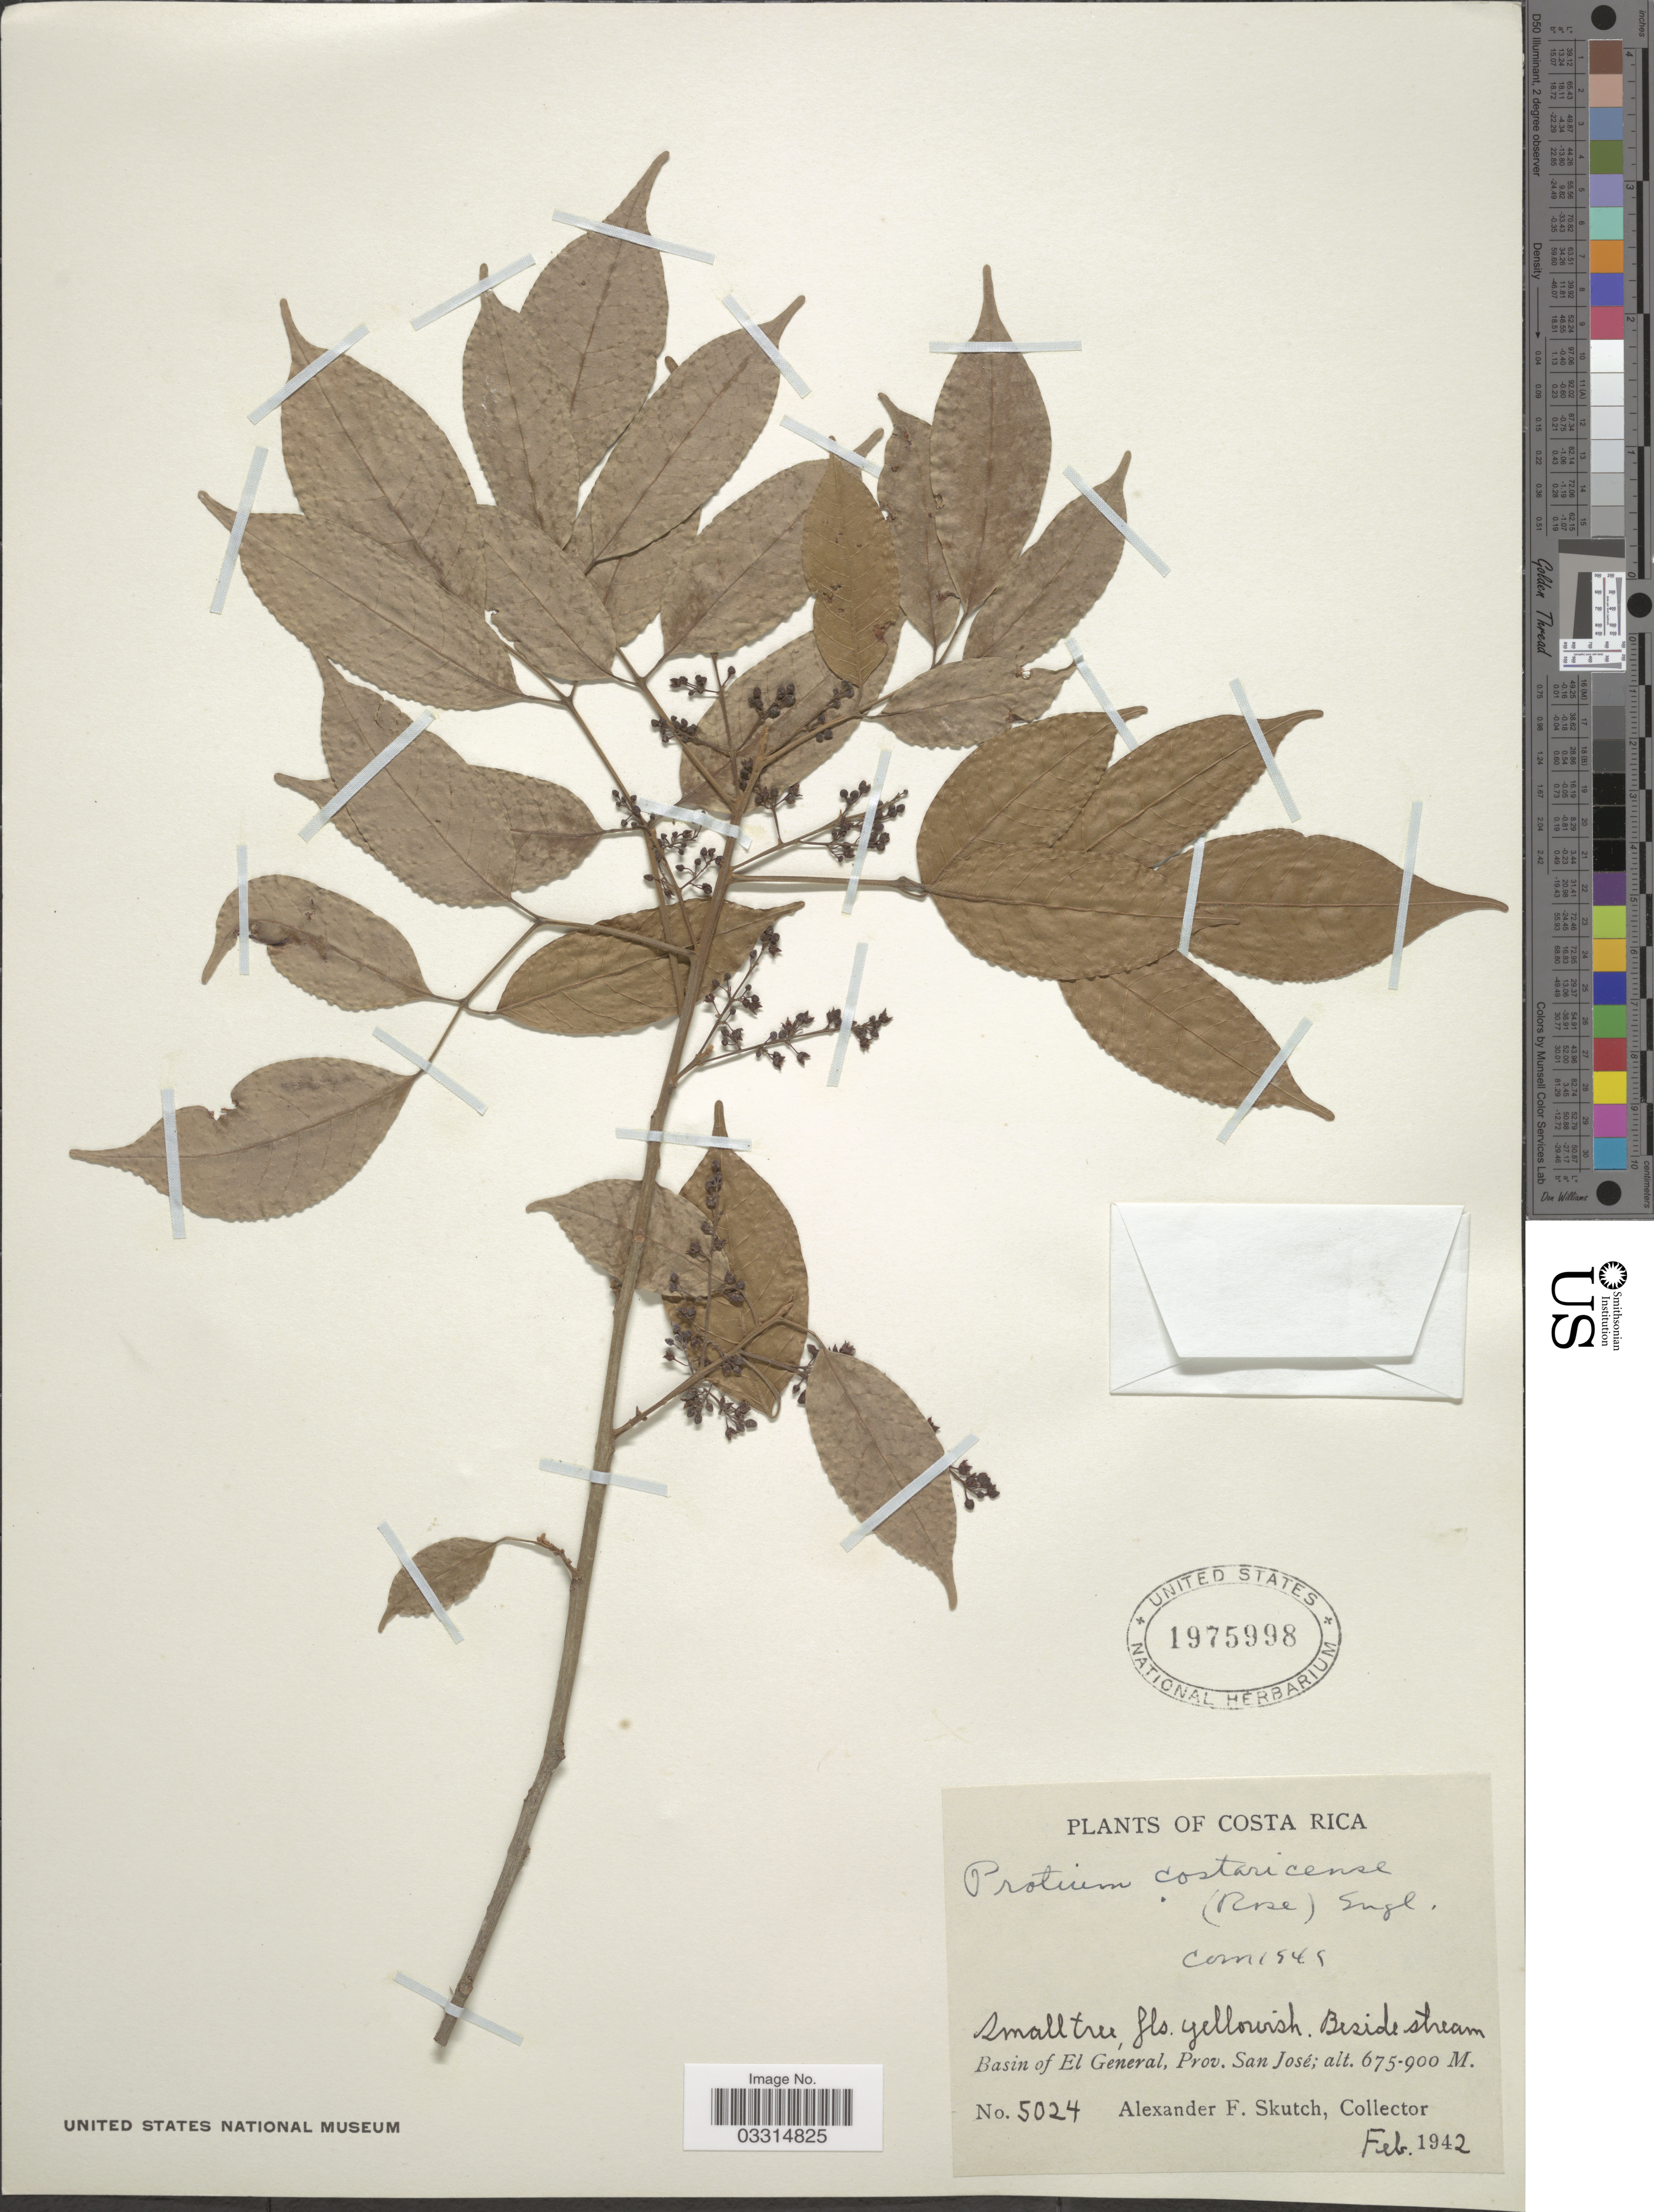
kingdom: Plantae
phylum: Tracheophyta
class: Magnoliopsida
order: Sapindales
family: Burseraceae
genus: Protium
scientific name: Protium brenesii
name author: (Standl.) D. Santam.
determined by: Strong, Mark T., (BOT), Smithsonian Institution - National Museum of Natural History (UNITED STATES)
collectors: A. F. Skutch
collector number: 5024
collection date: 1942-02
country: Costa Rica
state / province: San José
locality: Basin of El General.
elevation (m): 675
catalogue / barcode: US 1975998